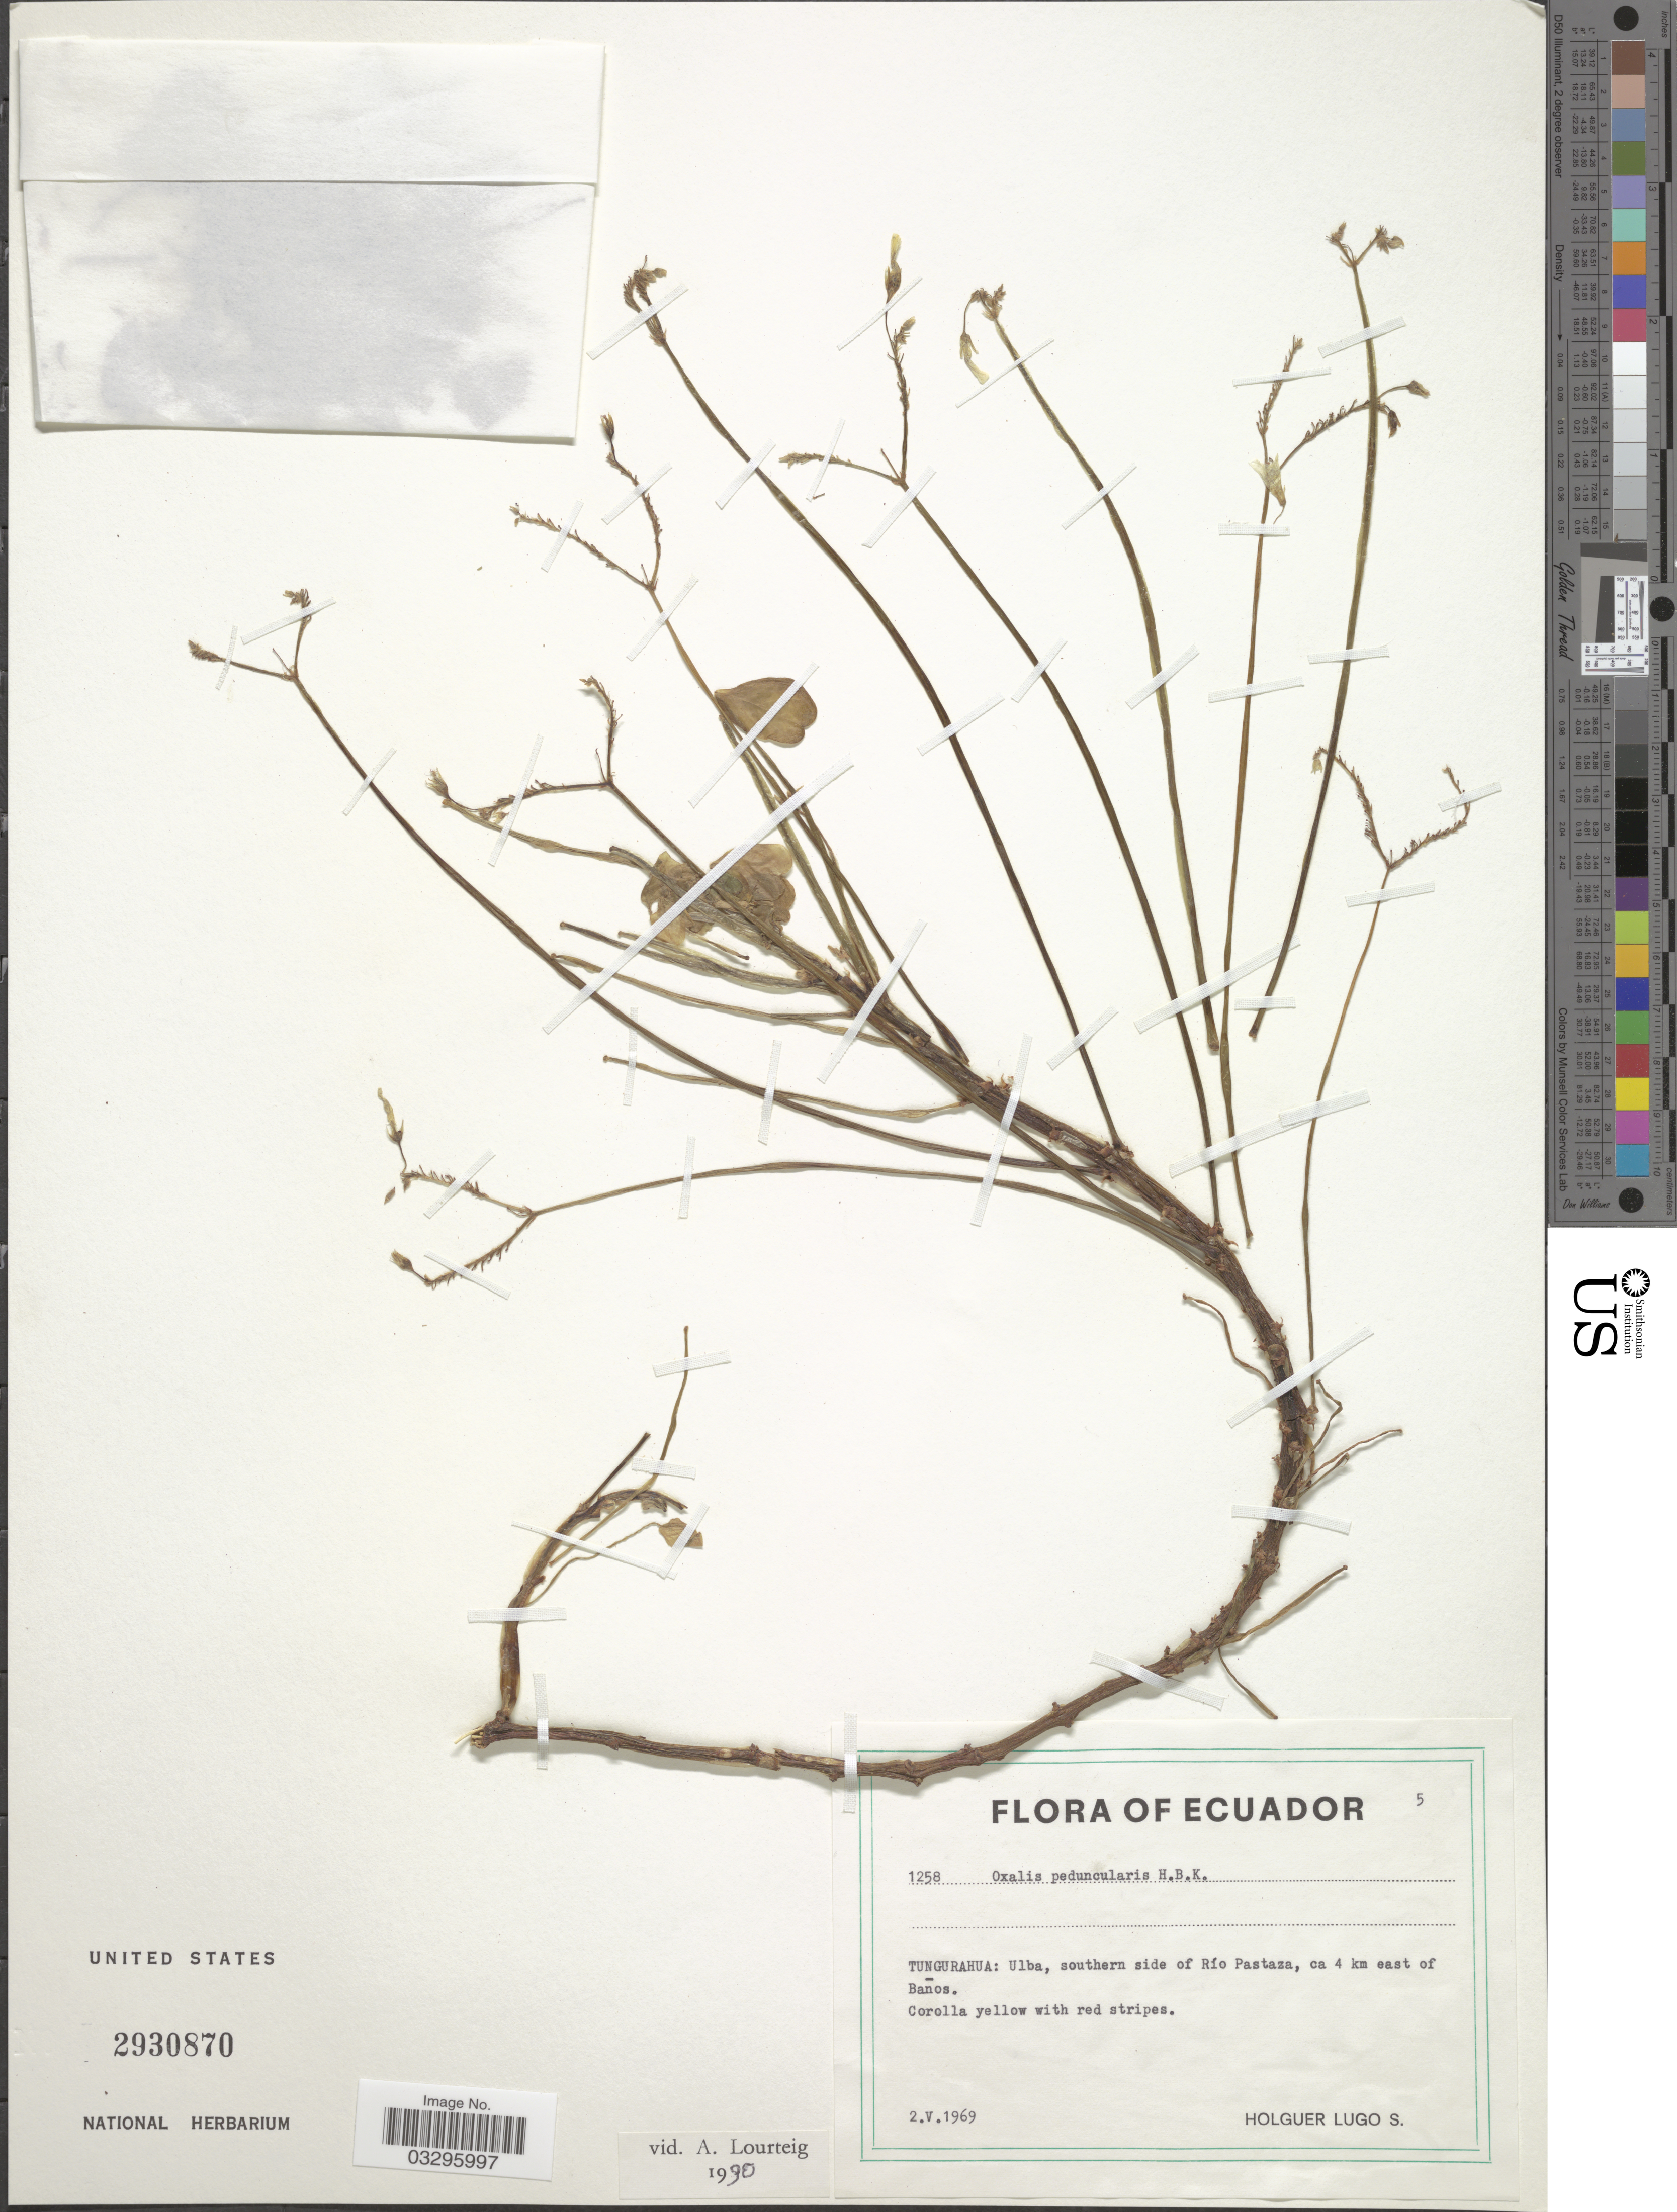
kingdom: Plantae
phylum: Tracheophyta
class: Magnoliopsida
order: Oxalidales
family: Oxalidaceae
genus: Oxalis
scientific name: Oxalis peduncularis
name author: Kunth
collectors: H. Lugo S.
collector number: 1258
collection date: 1969-05-02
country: Ecuador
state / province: Tungurahua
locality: Ulba, southern side of Río Pastaza, ca 4 km east of Baños.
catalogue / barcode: US 2930870